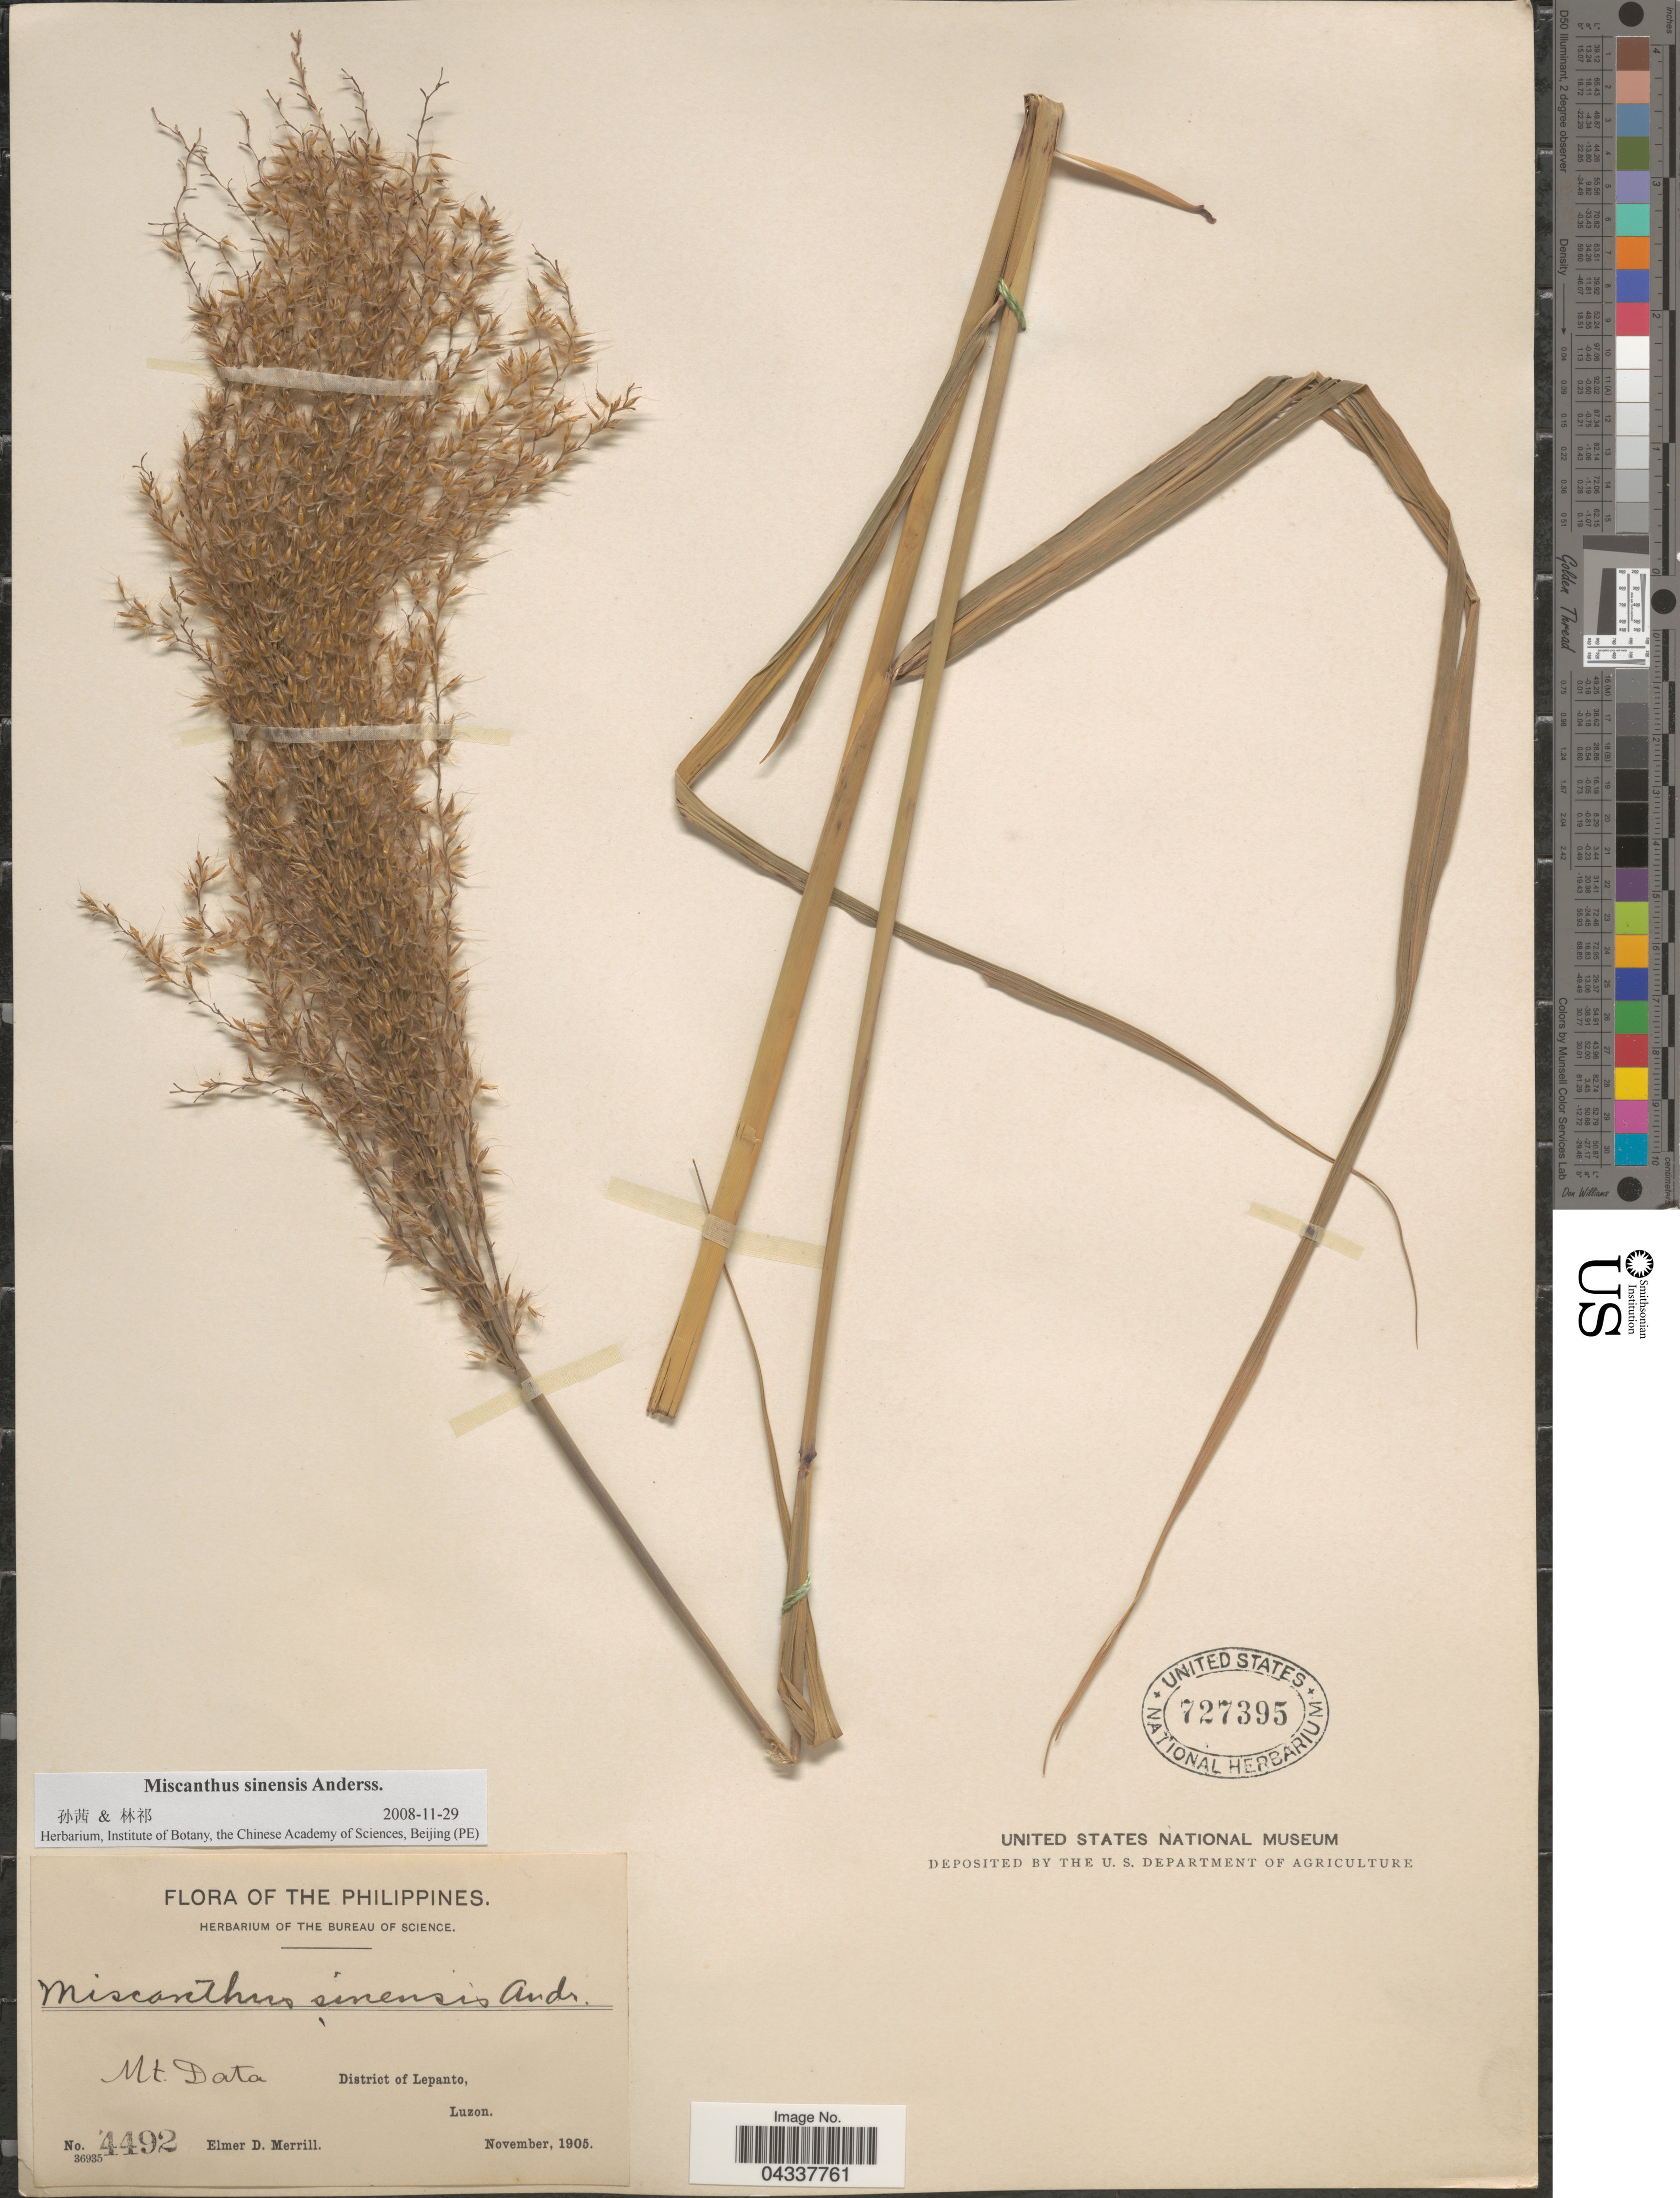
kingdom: Plantae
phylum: Tracheophyta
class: Liliopsida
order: Poales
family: Poaceae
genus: Miscanthus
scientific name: Miscanthus sinensis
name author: Andersson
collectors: E. D. Merrill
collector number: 4492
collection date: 1905-11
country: Philippines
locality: Mt. Data. District of Lepanto, Luzon.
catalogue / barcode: US 727395